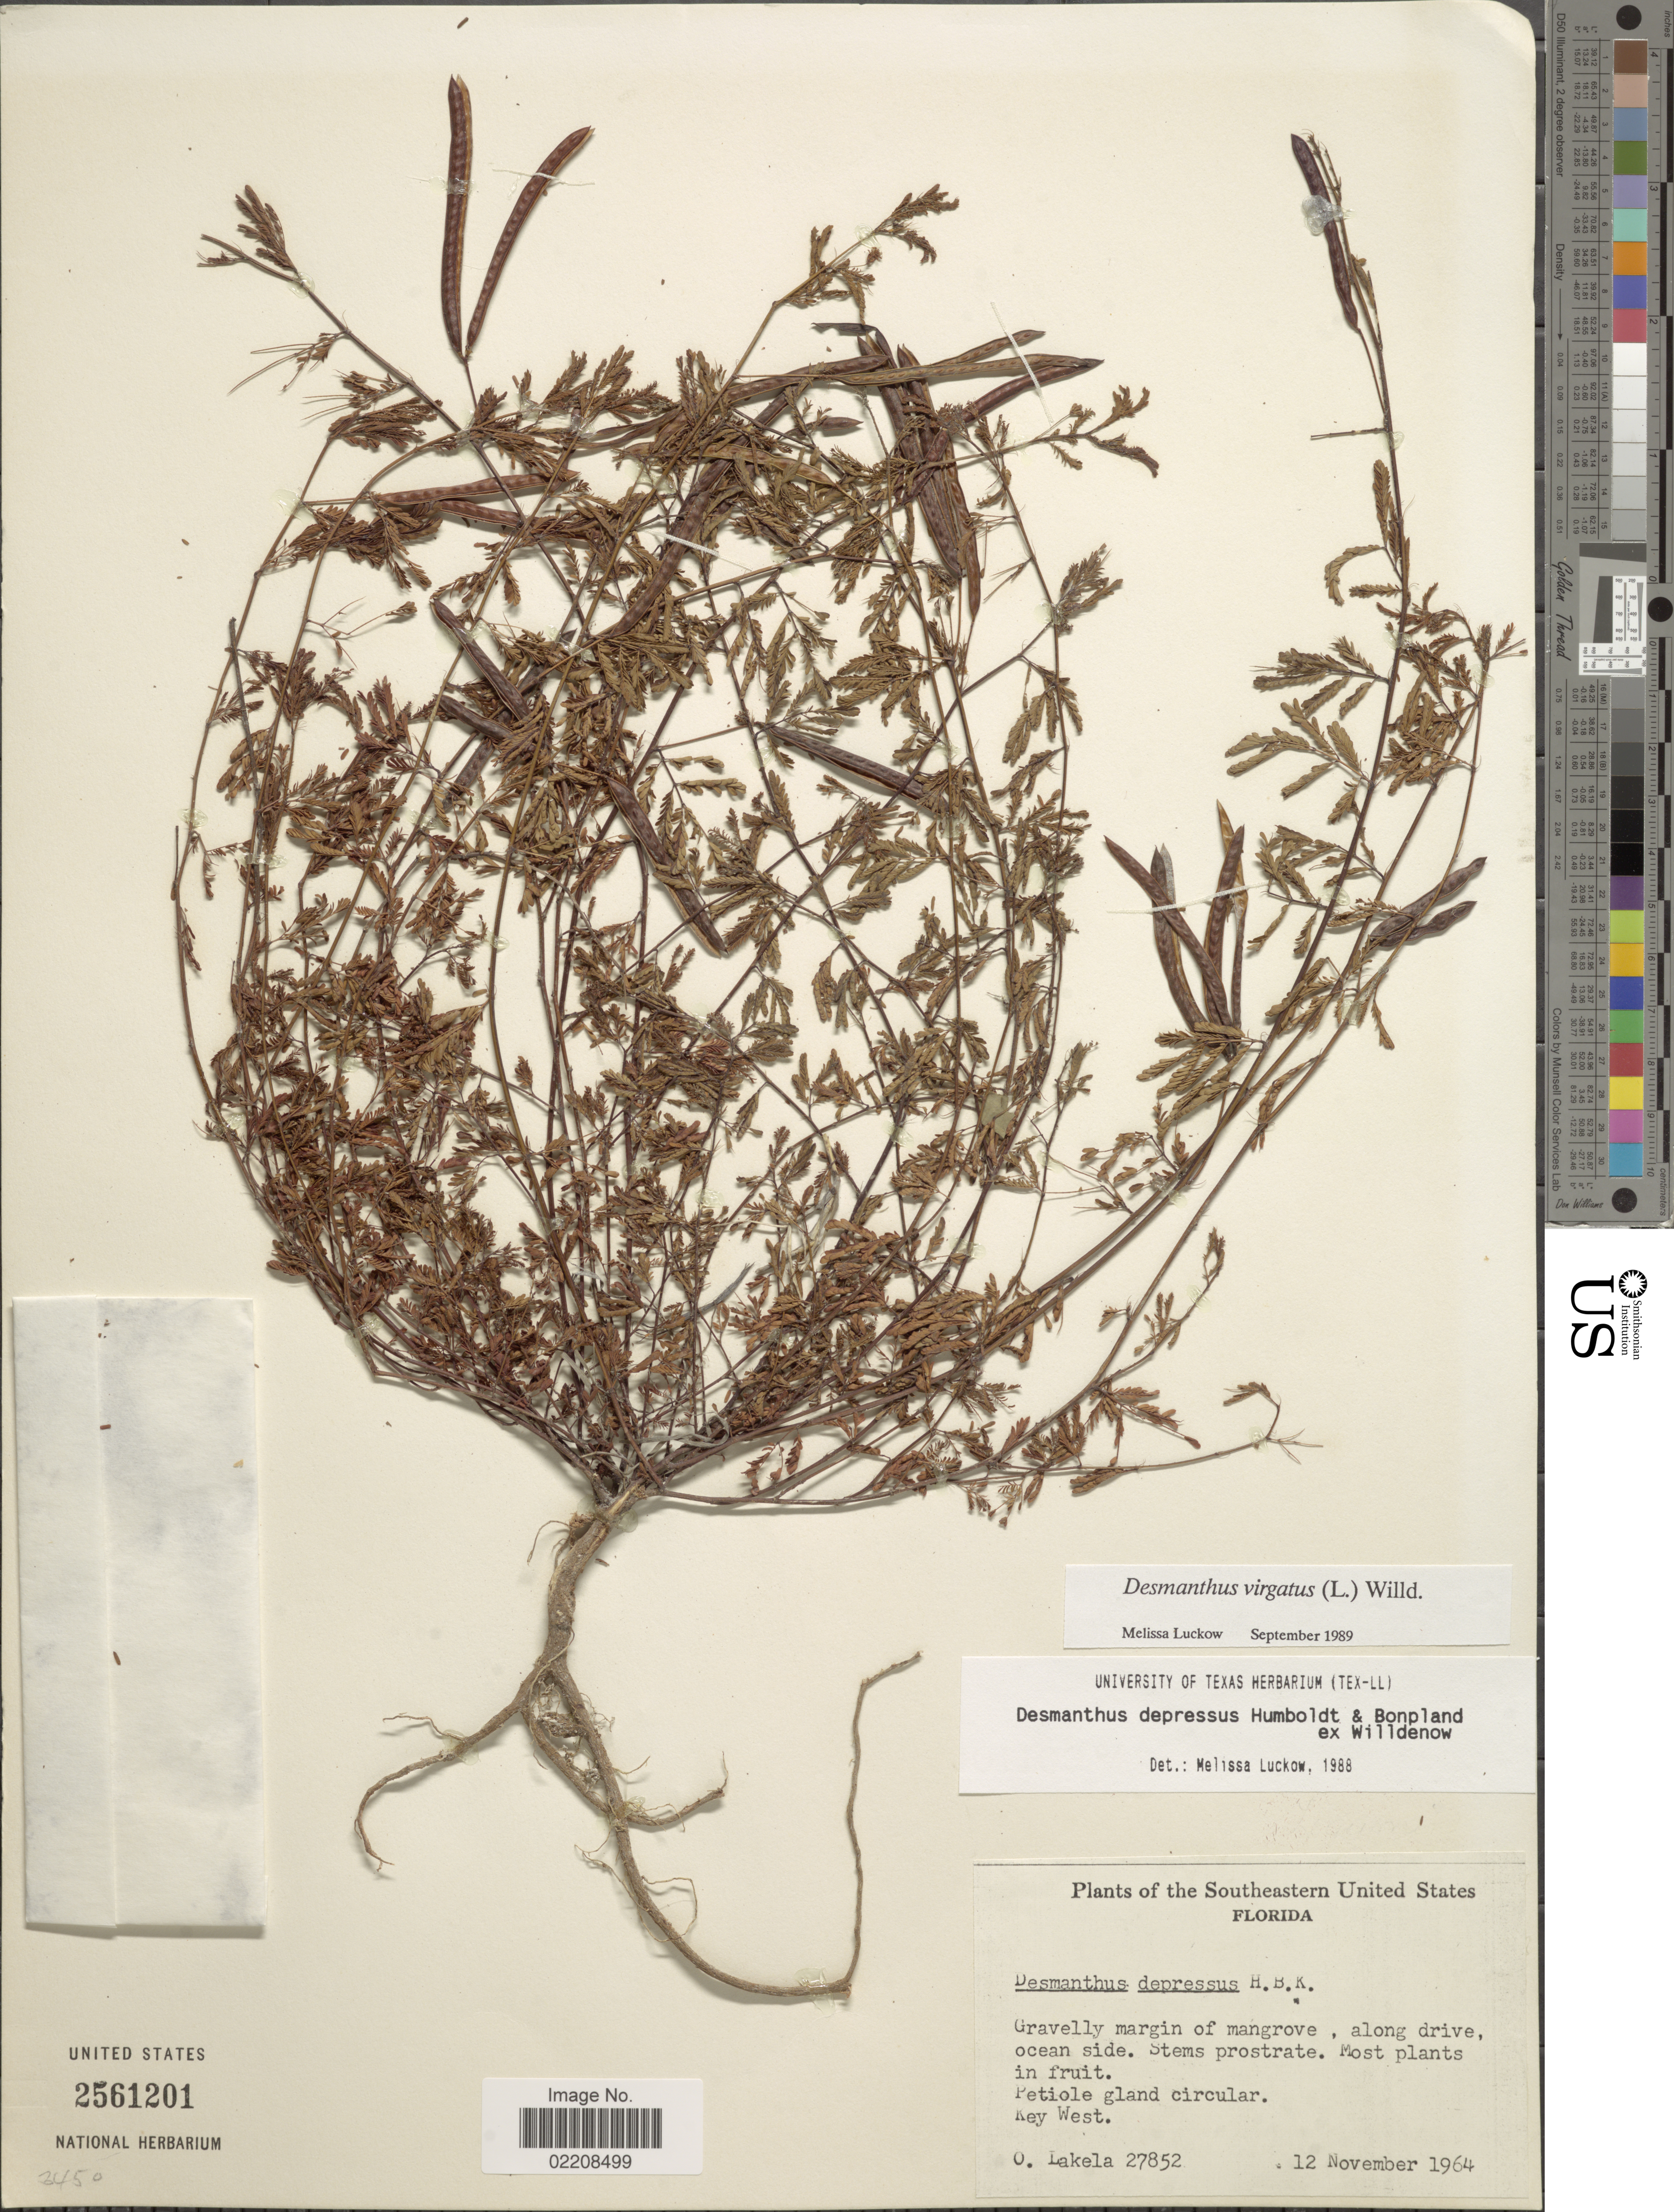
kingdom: Plantae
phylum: Tracheophyta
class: Magnoliopsida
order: Fabales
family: Fabaceae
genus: Desmanthus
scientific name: Desmanthus virgatus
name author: (L.) Willd.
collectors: O. Lakela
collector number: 27852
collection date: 1964-11-12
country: United States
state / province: Florida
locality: Southeastern United States. Gravelly margin of mangrove, along drive, ocean side. Key West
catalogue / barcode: US 2561201